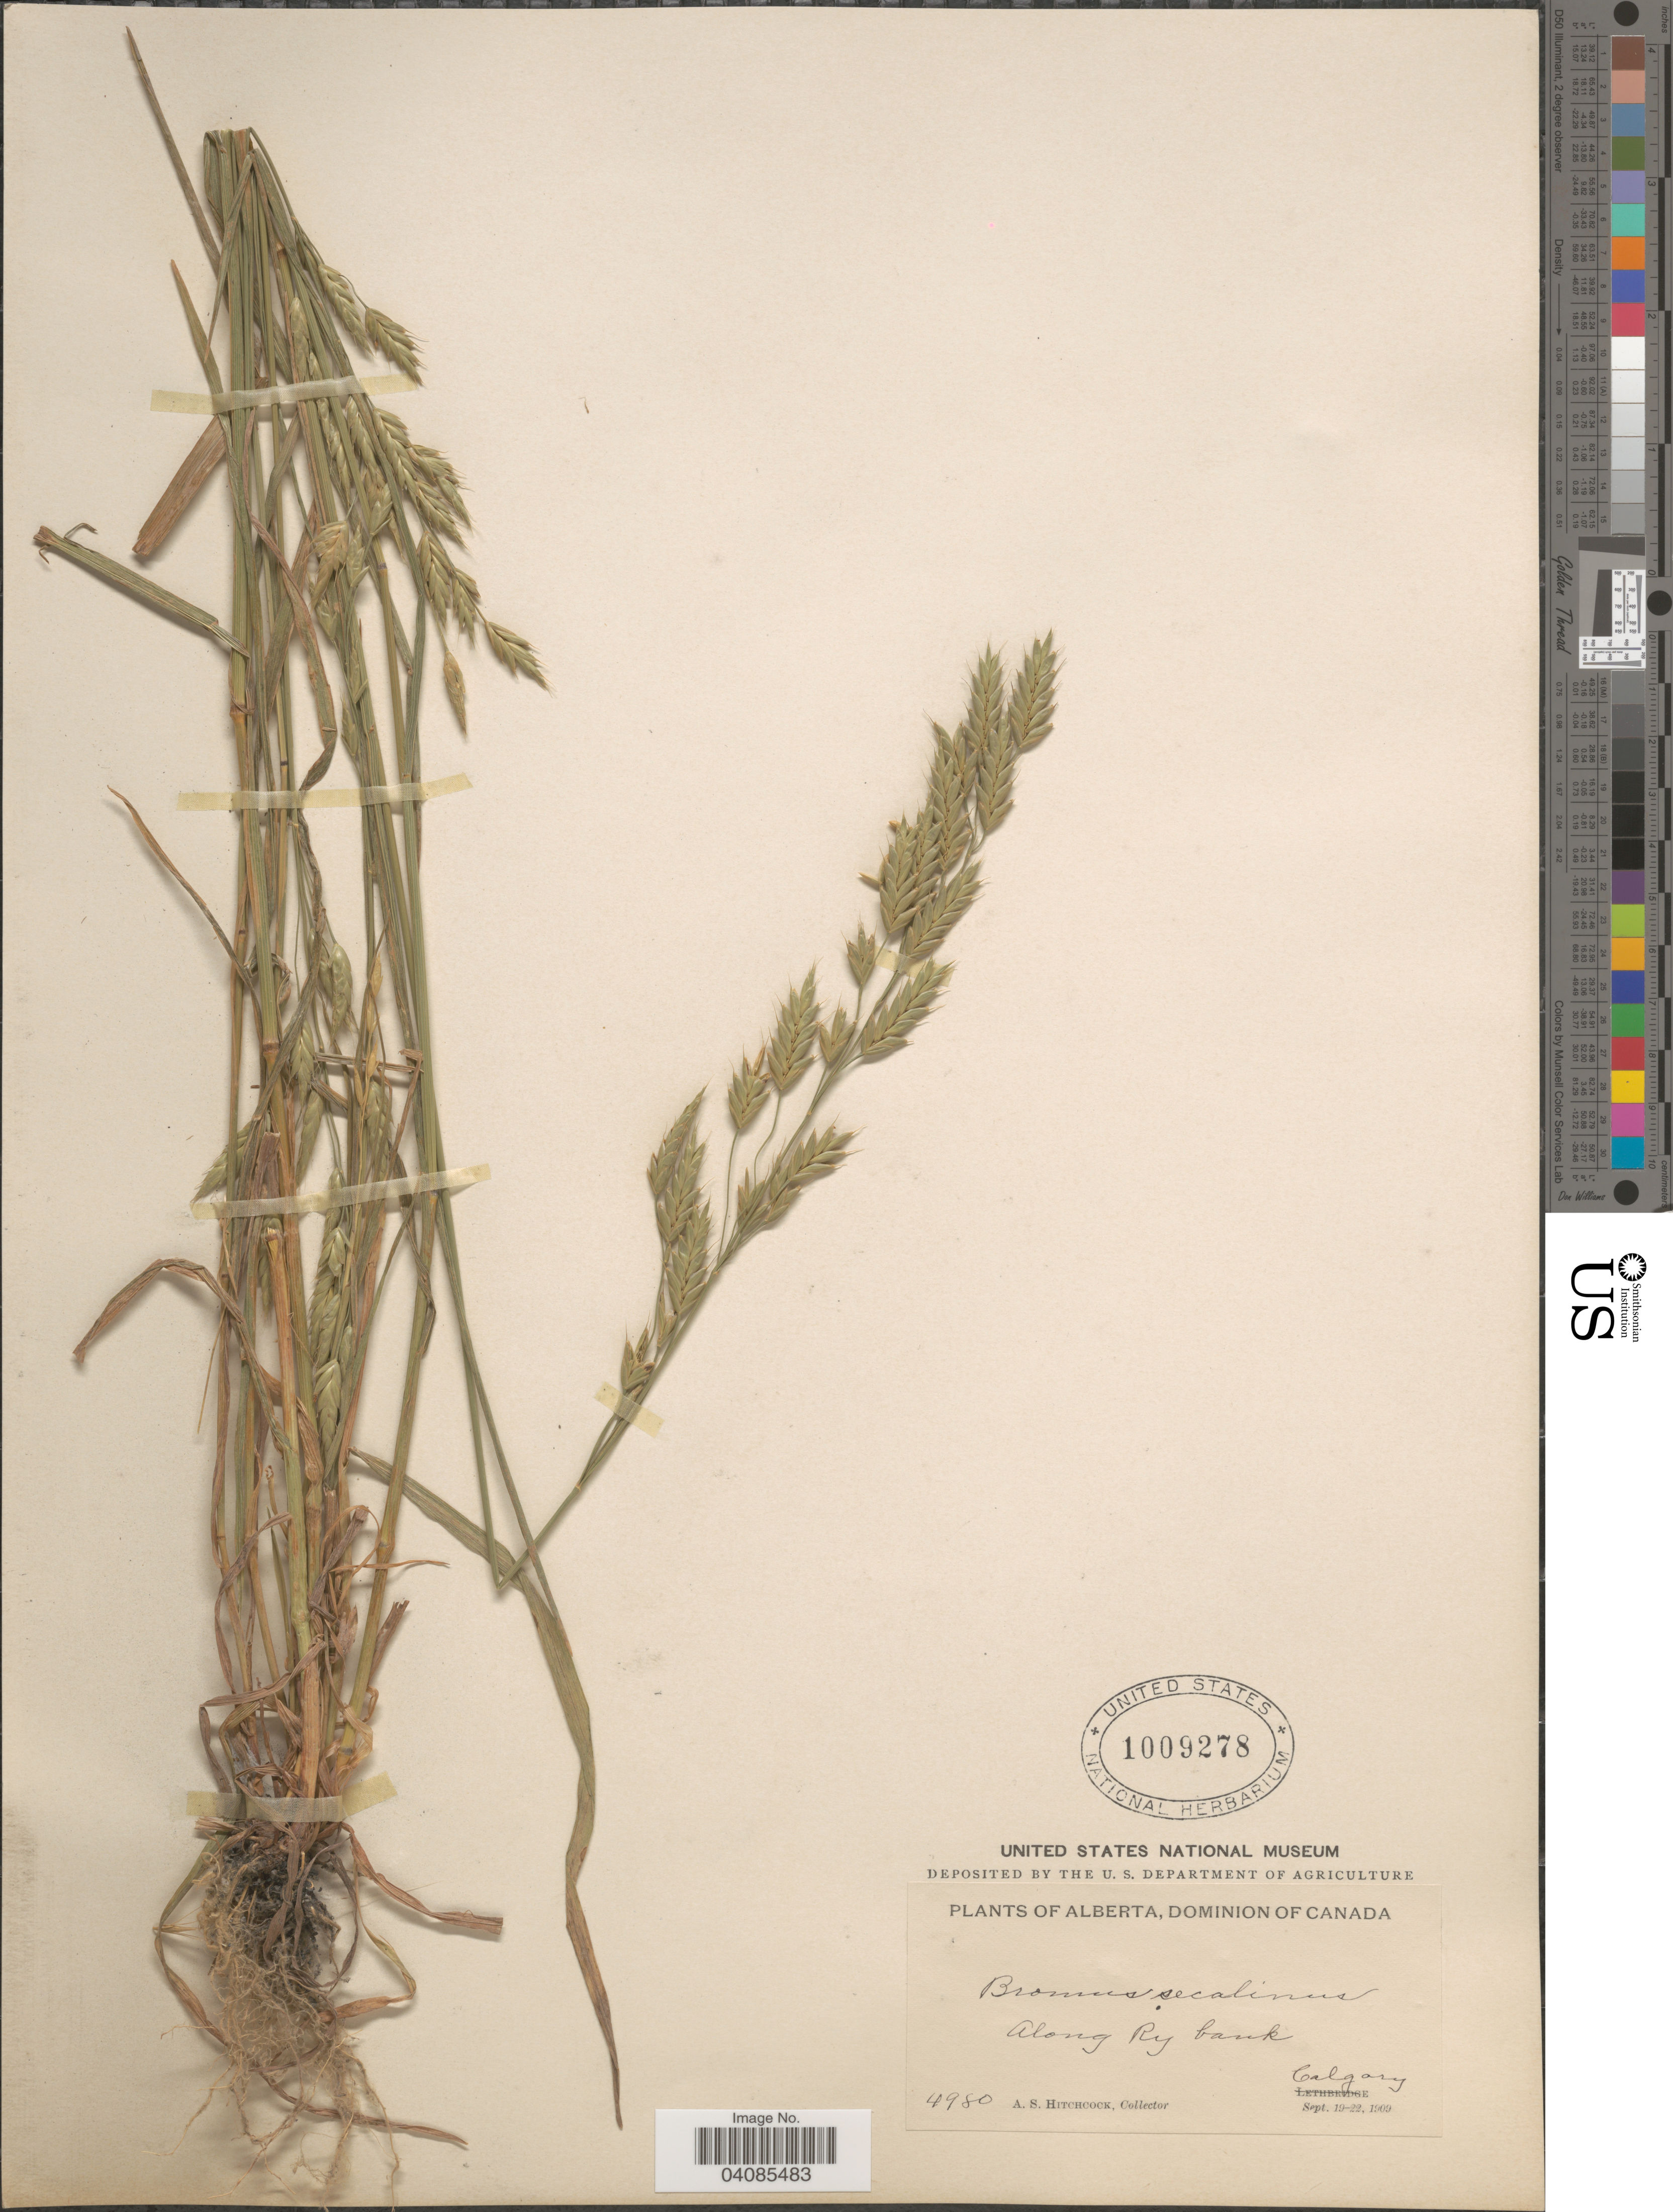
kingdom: Plantae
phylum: Tracheophyta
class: Liliopsida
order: Poales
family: Poaceae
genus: Bromus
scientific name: Bromus secalinus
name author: L.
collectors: A. S. Hitchcock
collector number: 4980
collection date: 1909-09-19/1909-09-22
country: Canada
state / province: Alberta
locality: Dominion of Canada. Along Ry bank. Calgary.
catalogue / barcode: US 1009278